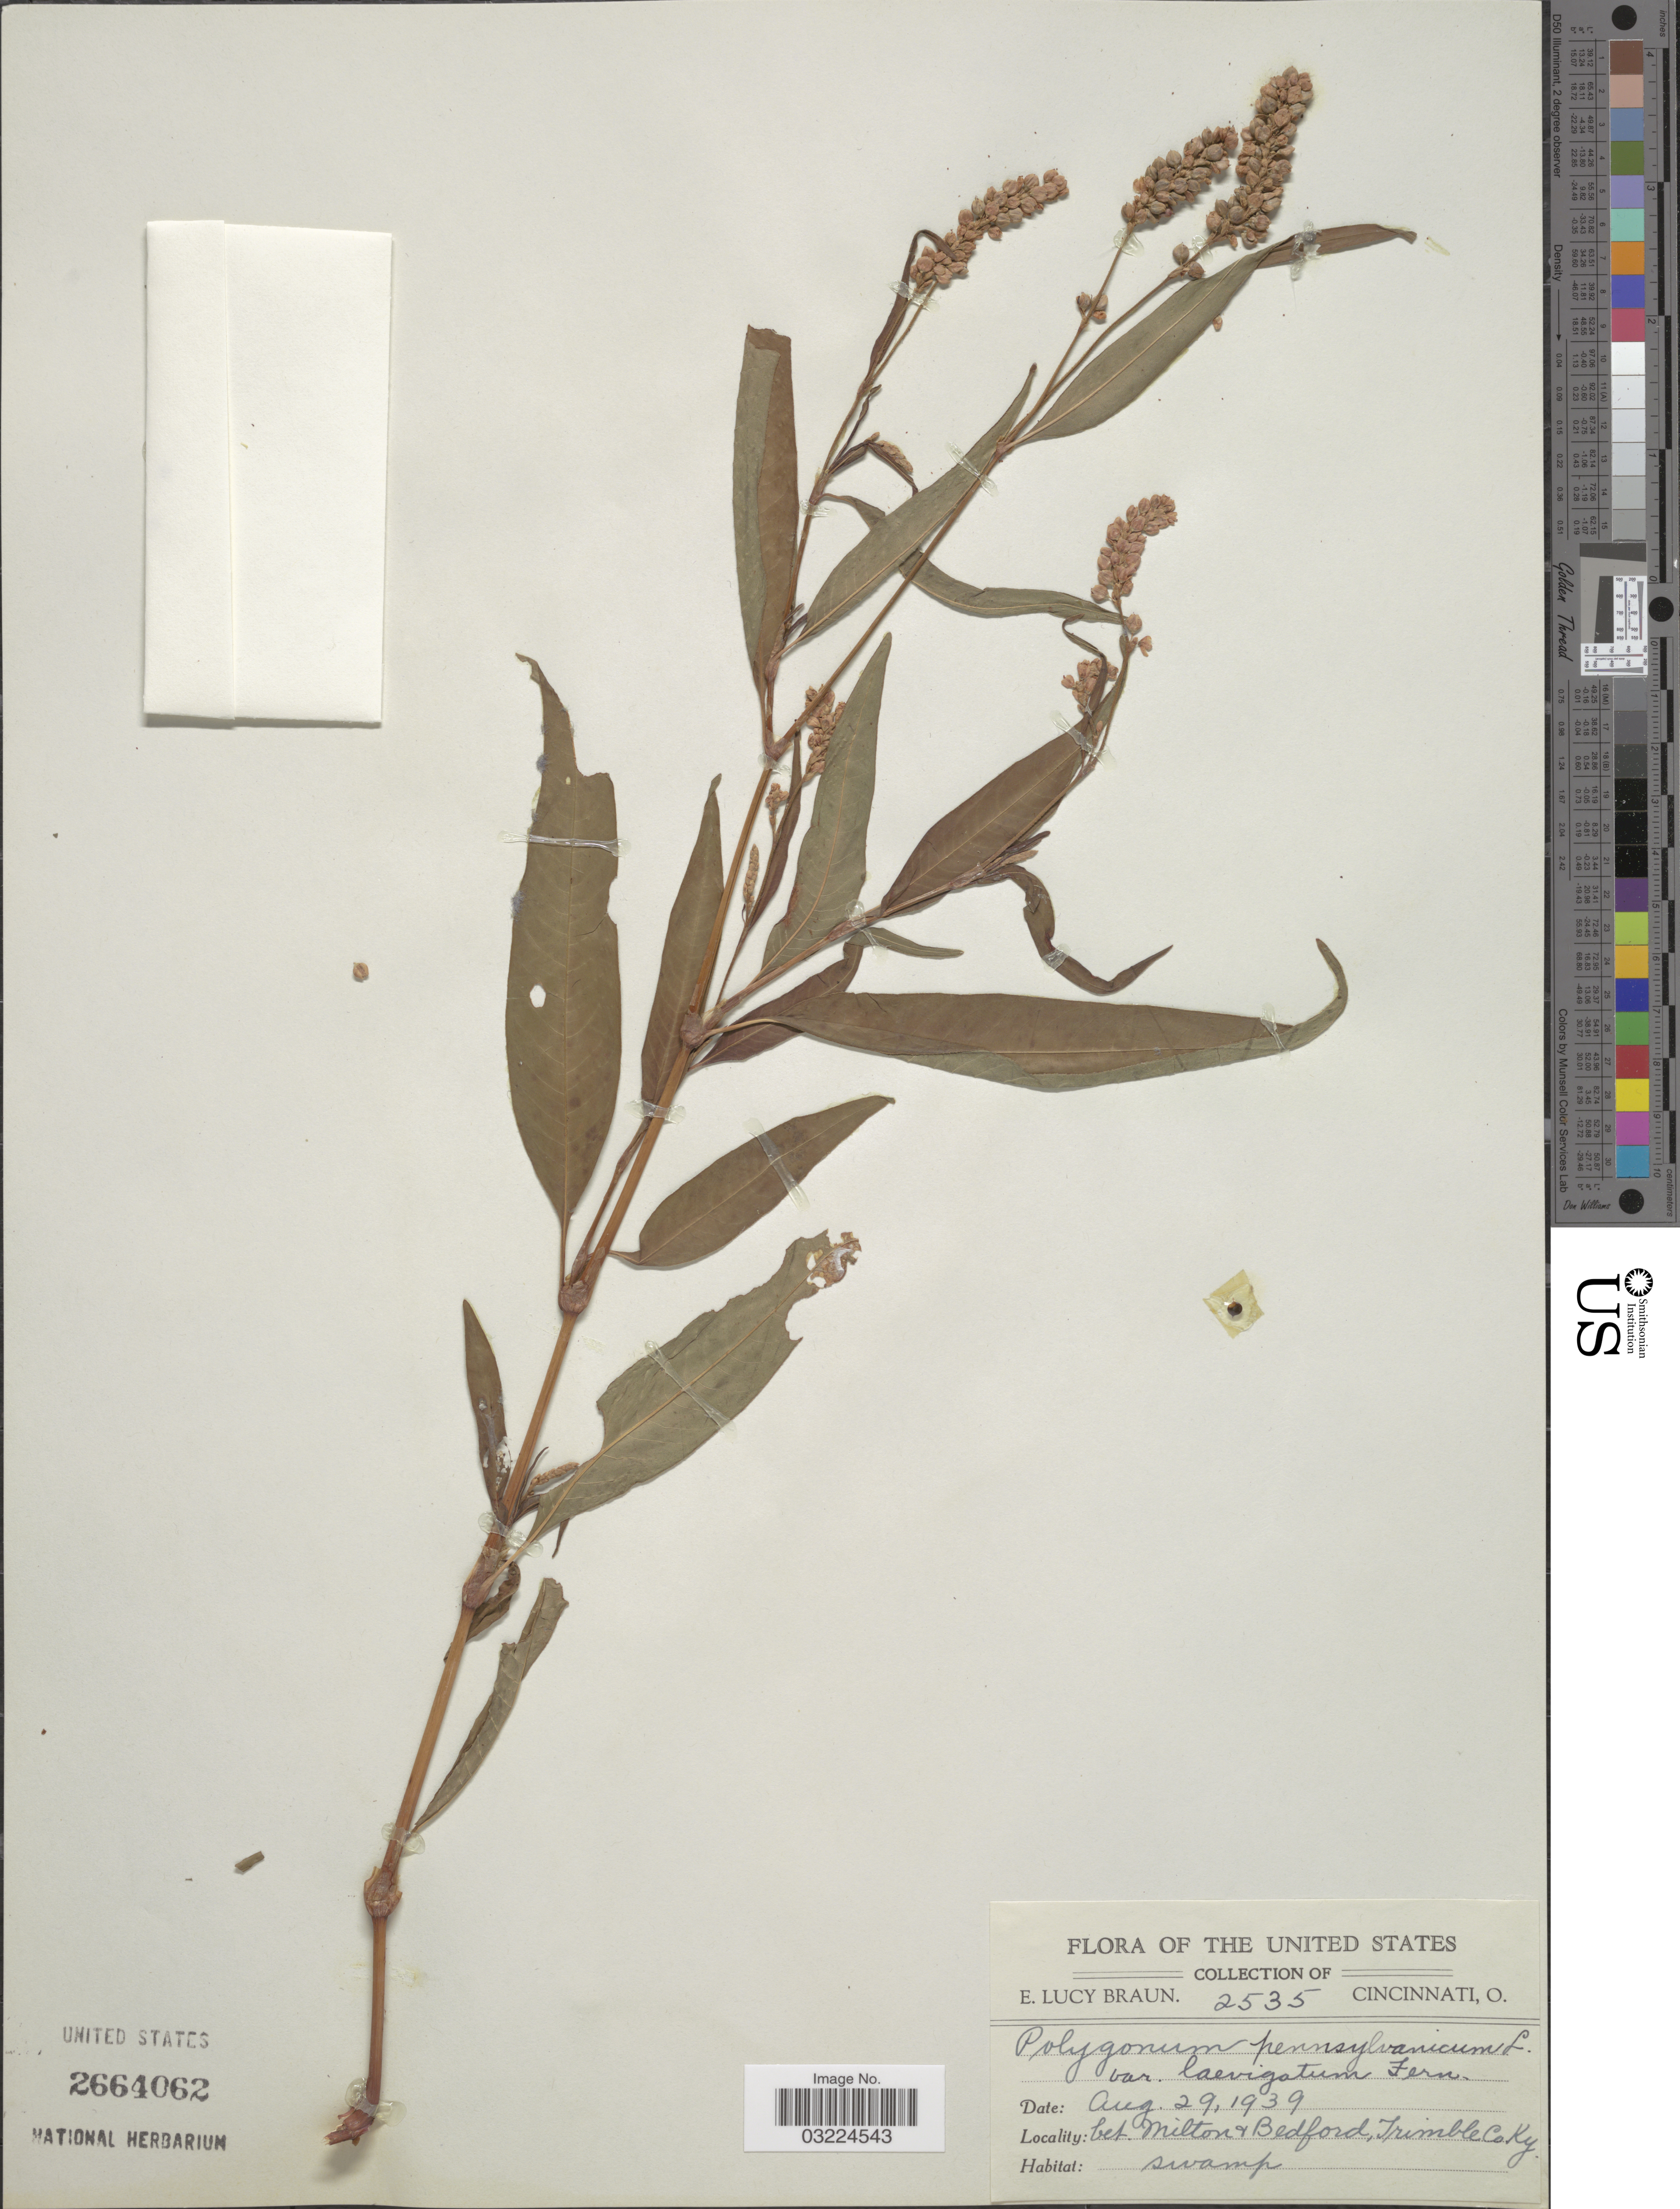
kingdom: Plantae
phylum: Tracheophyta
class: Magnoliopsida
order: Caryophyllales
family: Polygonaceae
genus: Persicaria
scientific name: Persicaria pensylvanica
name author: (L.) M. Gómez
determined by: Atha, D. E.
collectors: E. L. Braun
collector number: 2535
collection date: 1939-08-29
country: United States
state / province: Kentucky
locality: Bet. Milton + Bedford, Trimble Co.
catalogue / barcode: US 2664062